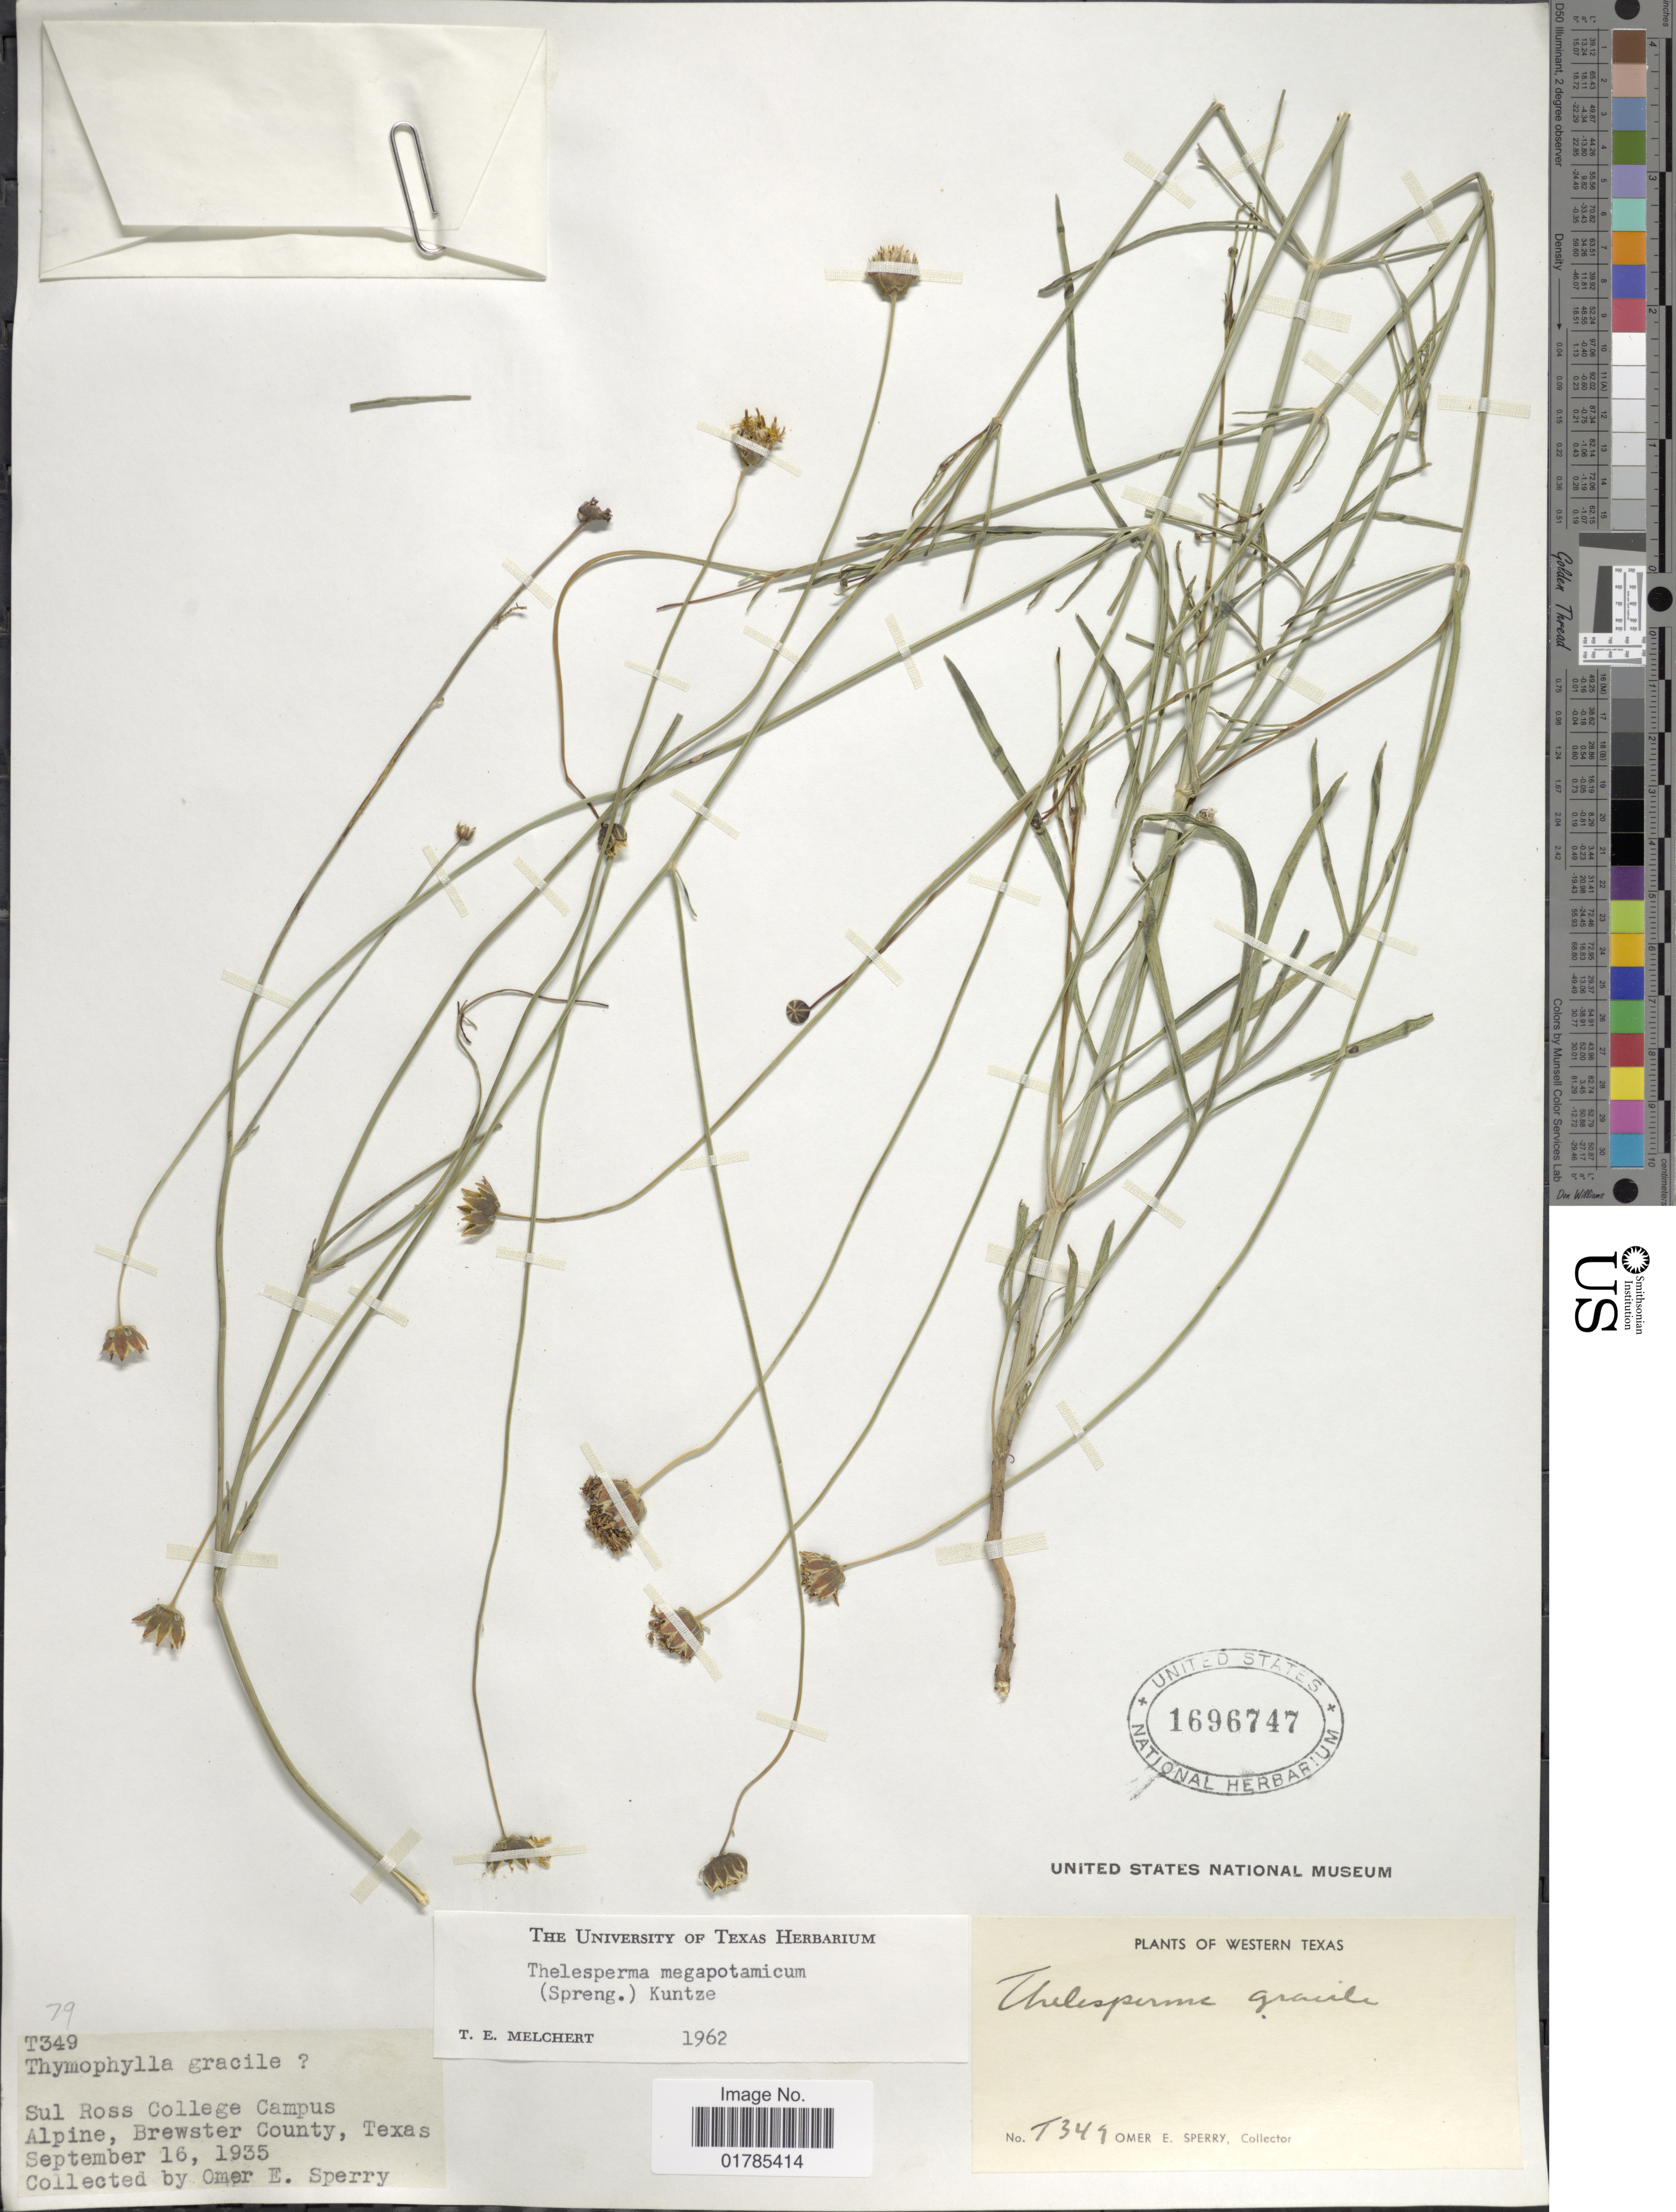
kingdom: Plantae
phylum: Tracheophyta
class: Magnoliopsida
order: Asterales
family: Asteraceae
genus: Thelesperma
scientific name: Thelesperma megapotamicum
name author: (Spreng.) Herter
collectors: O. E. Sperry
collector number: T349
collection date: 1935-09-16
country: United States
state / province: Texas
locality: Sul Ross College Campus, Alpine, Brewster County, Western Texas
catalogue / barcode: US 1696747